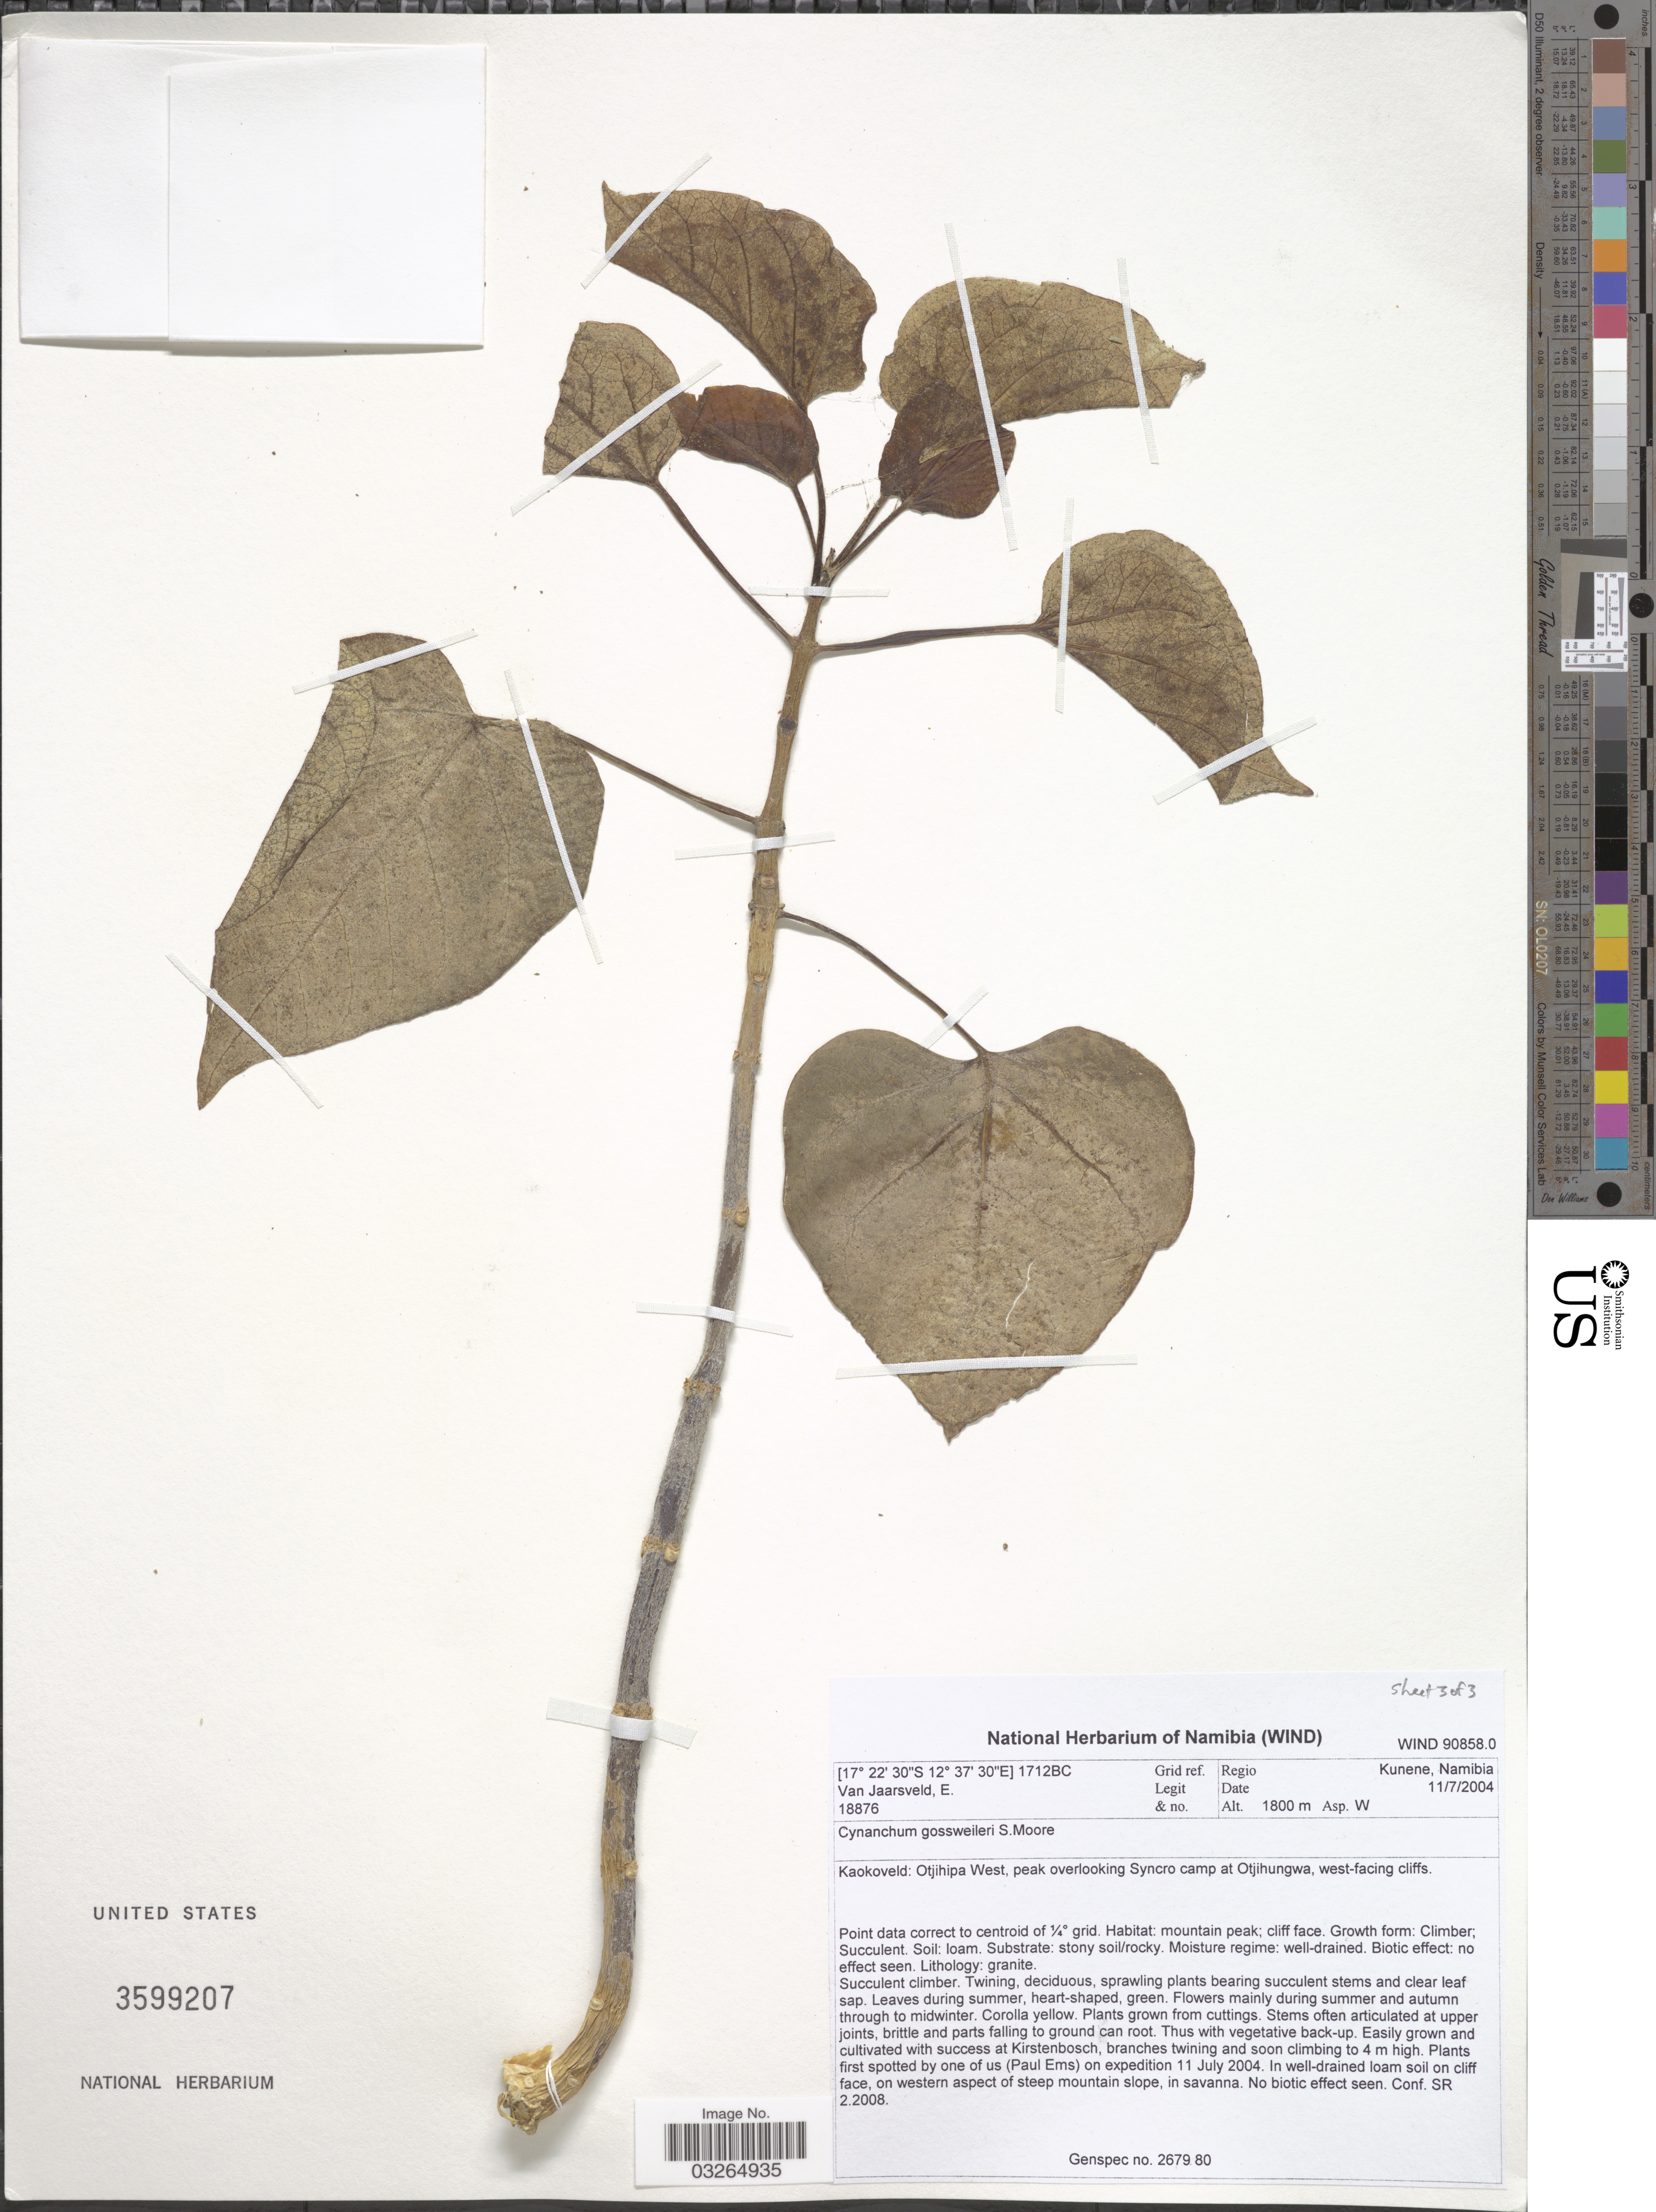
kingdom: Plantae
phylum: Tracheophyta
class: Magnoliopsida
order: Gentianales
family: Apocynaceae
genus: Cynanchum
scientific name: Cynanchum gossweileri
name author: S. Moore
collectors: E. van Jaarsveld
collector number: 18876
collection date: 2004-07-11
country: Namibia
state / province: Kunene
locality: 1712BC Grid ref. Kaokoveld: Otjihipa West, peak overlooking Syncro camp at Otjihungwa, west-facing cliffs.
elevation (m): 1800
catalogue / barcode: US 3599207